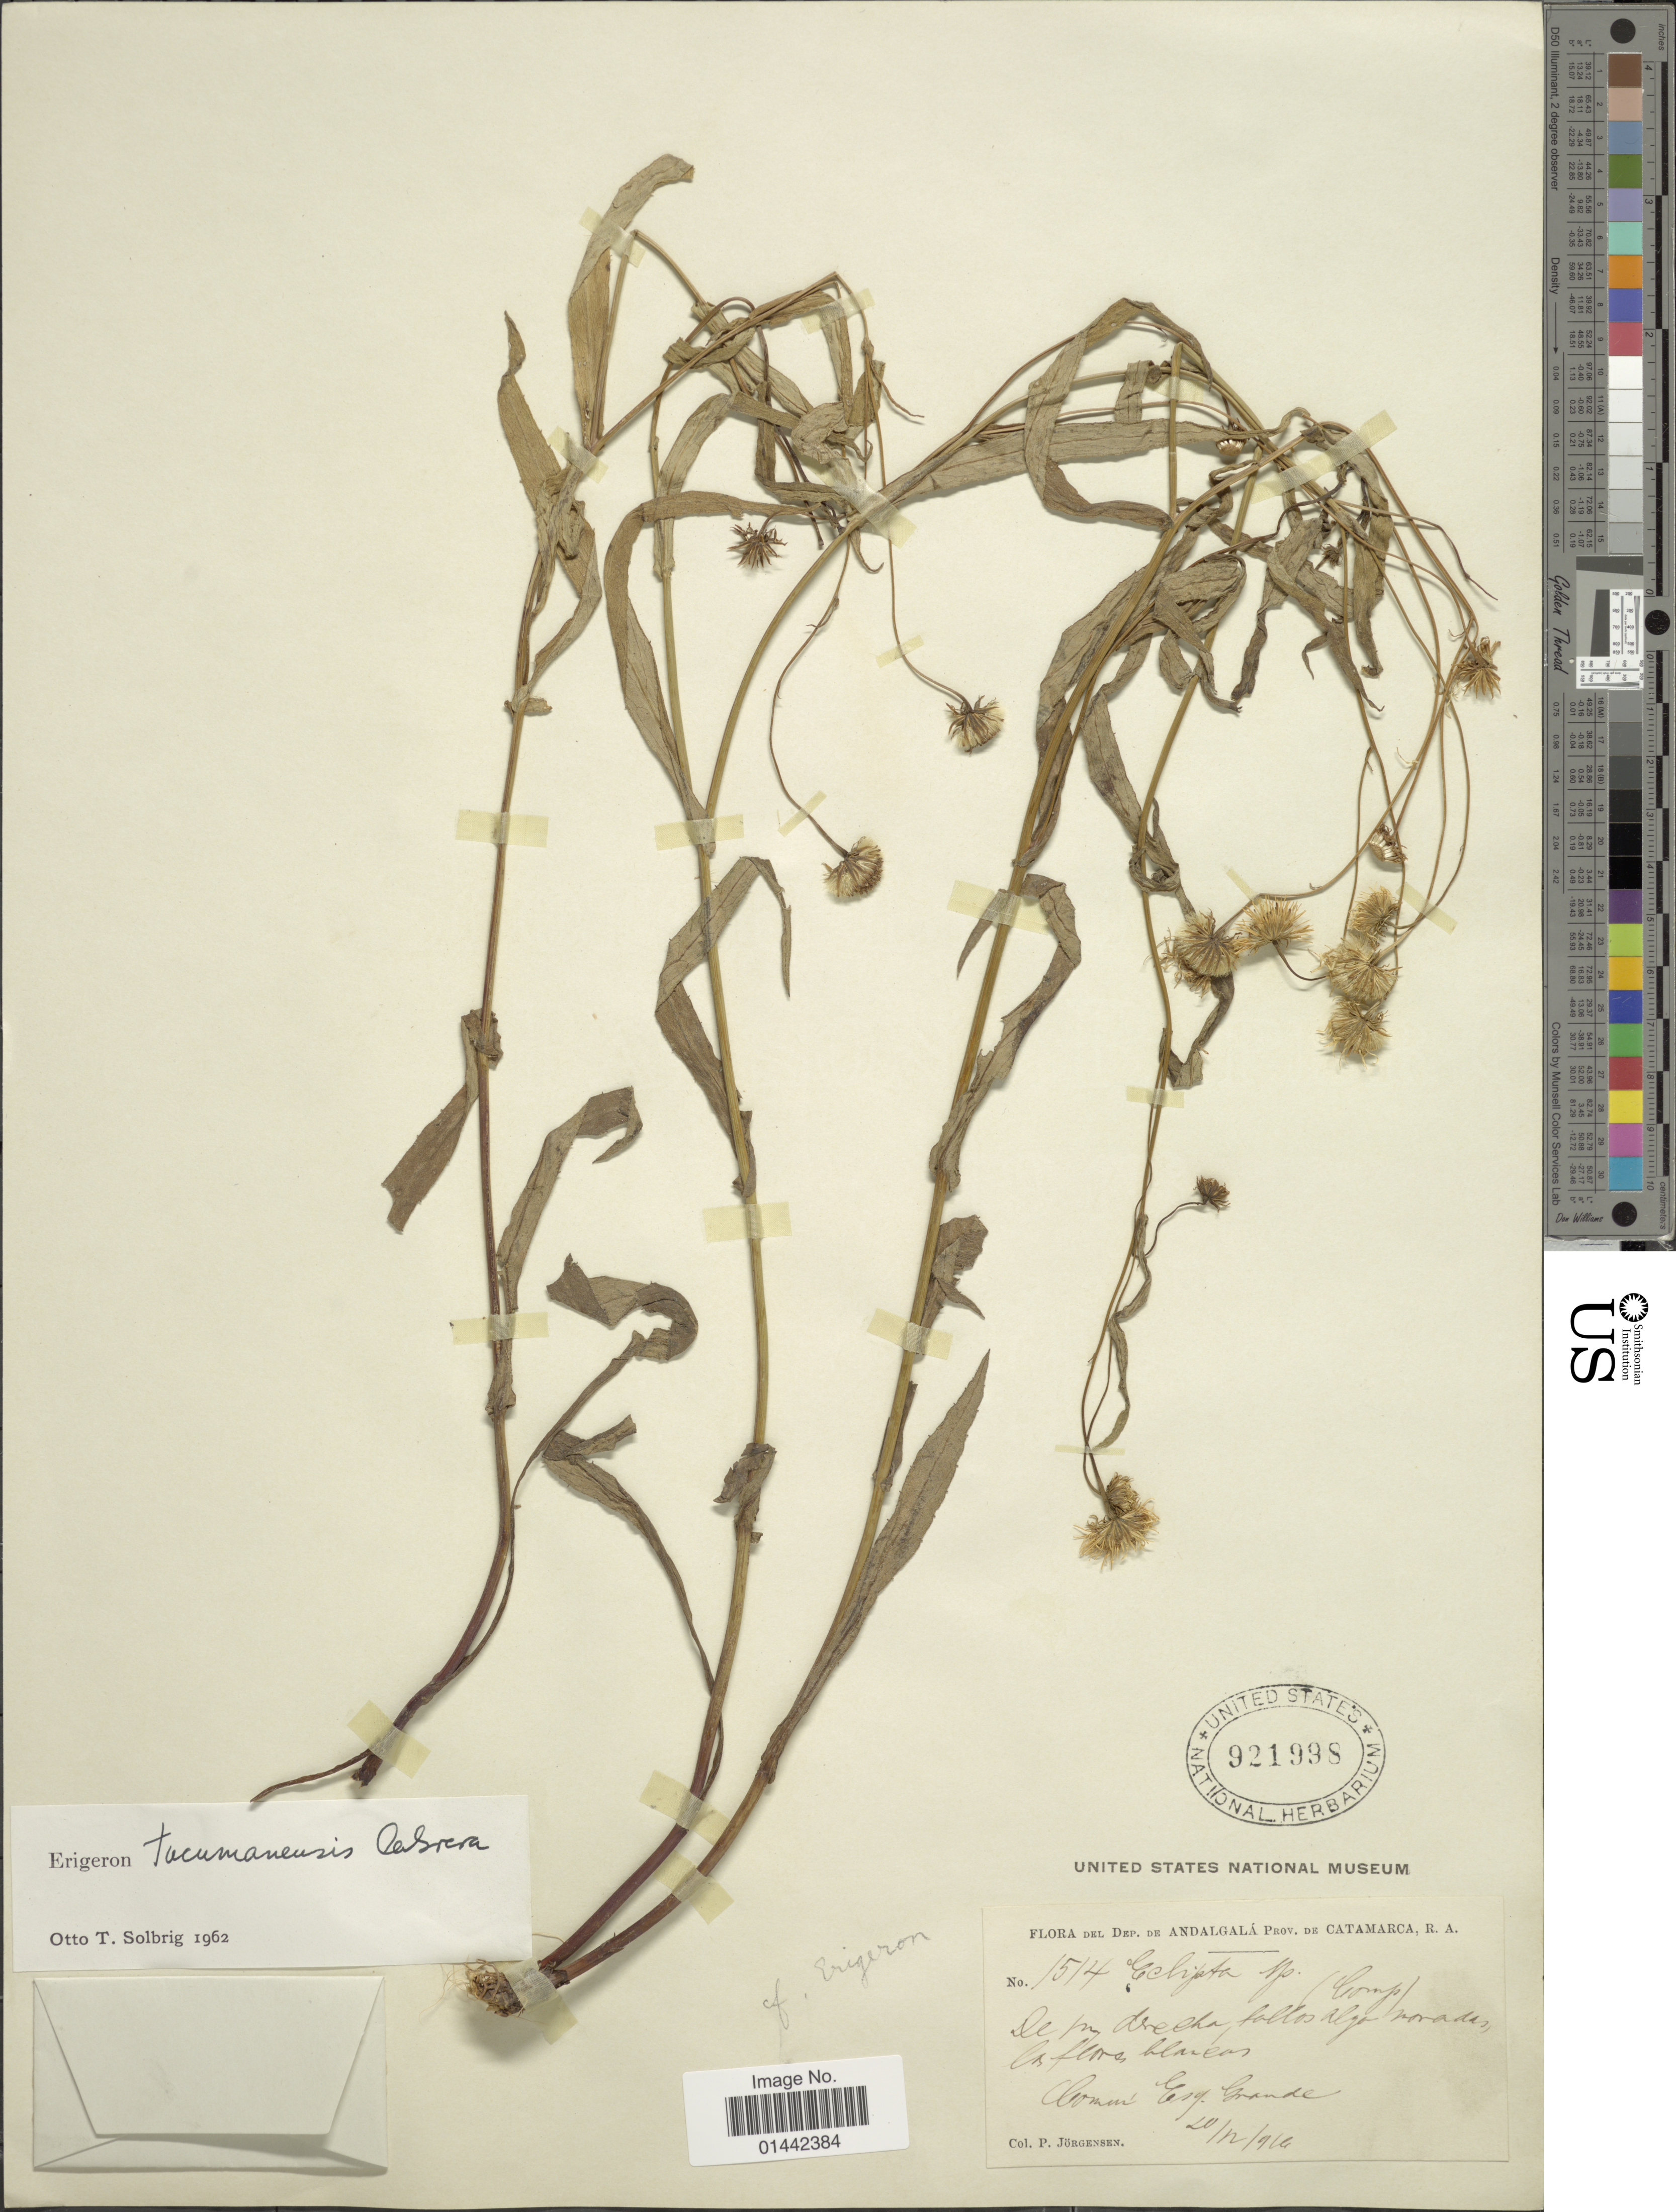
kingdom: Plantae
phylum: Tracheophyta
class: Magnoliopsida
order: Asterales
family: Asteraceae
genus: Erigeron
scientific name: Erigeron tucumanensis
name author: Cabrera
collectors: P. Jörgensen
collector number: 1514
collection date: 1916-12-20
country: Argentina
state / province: Catamarca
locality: Dep. de Andalgalá, Comm. Esg. Grande.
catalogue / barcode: US 921998